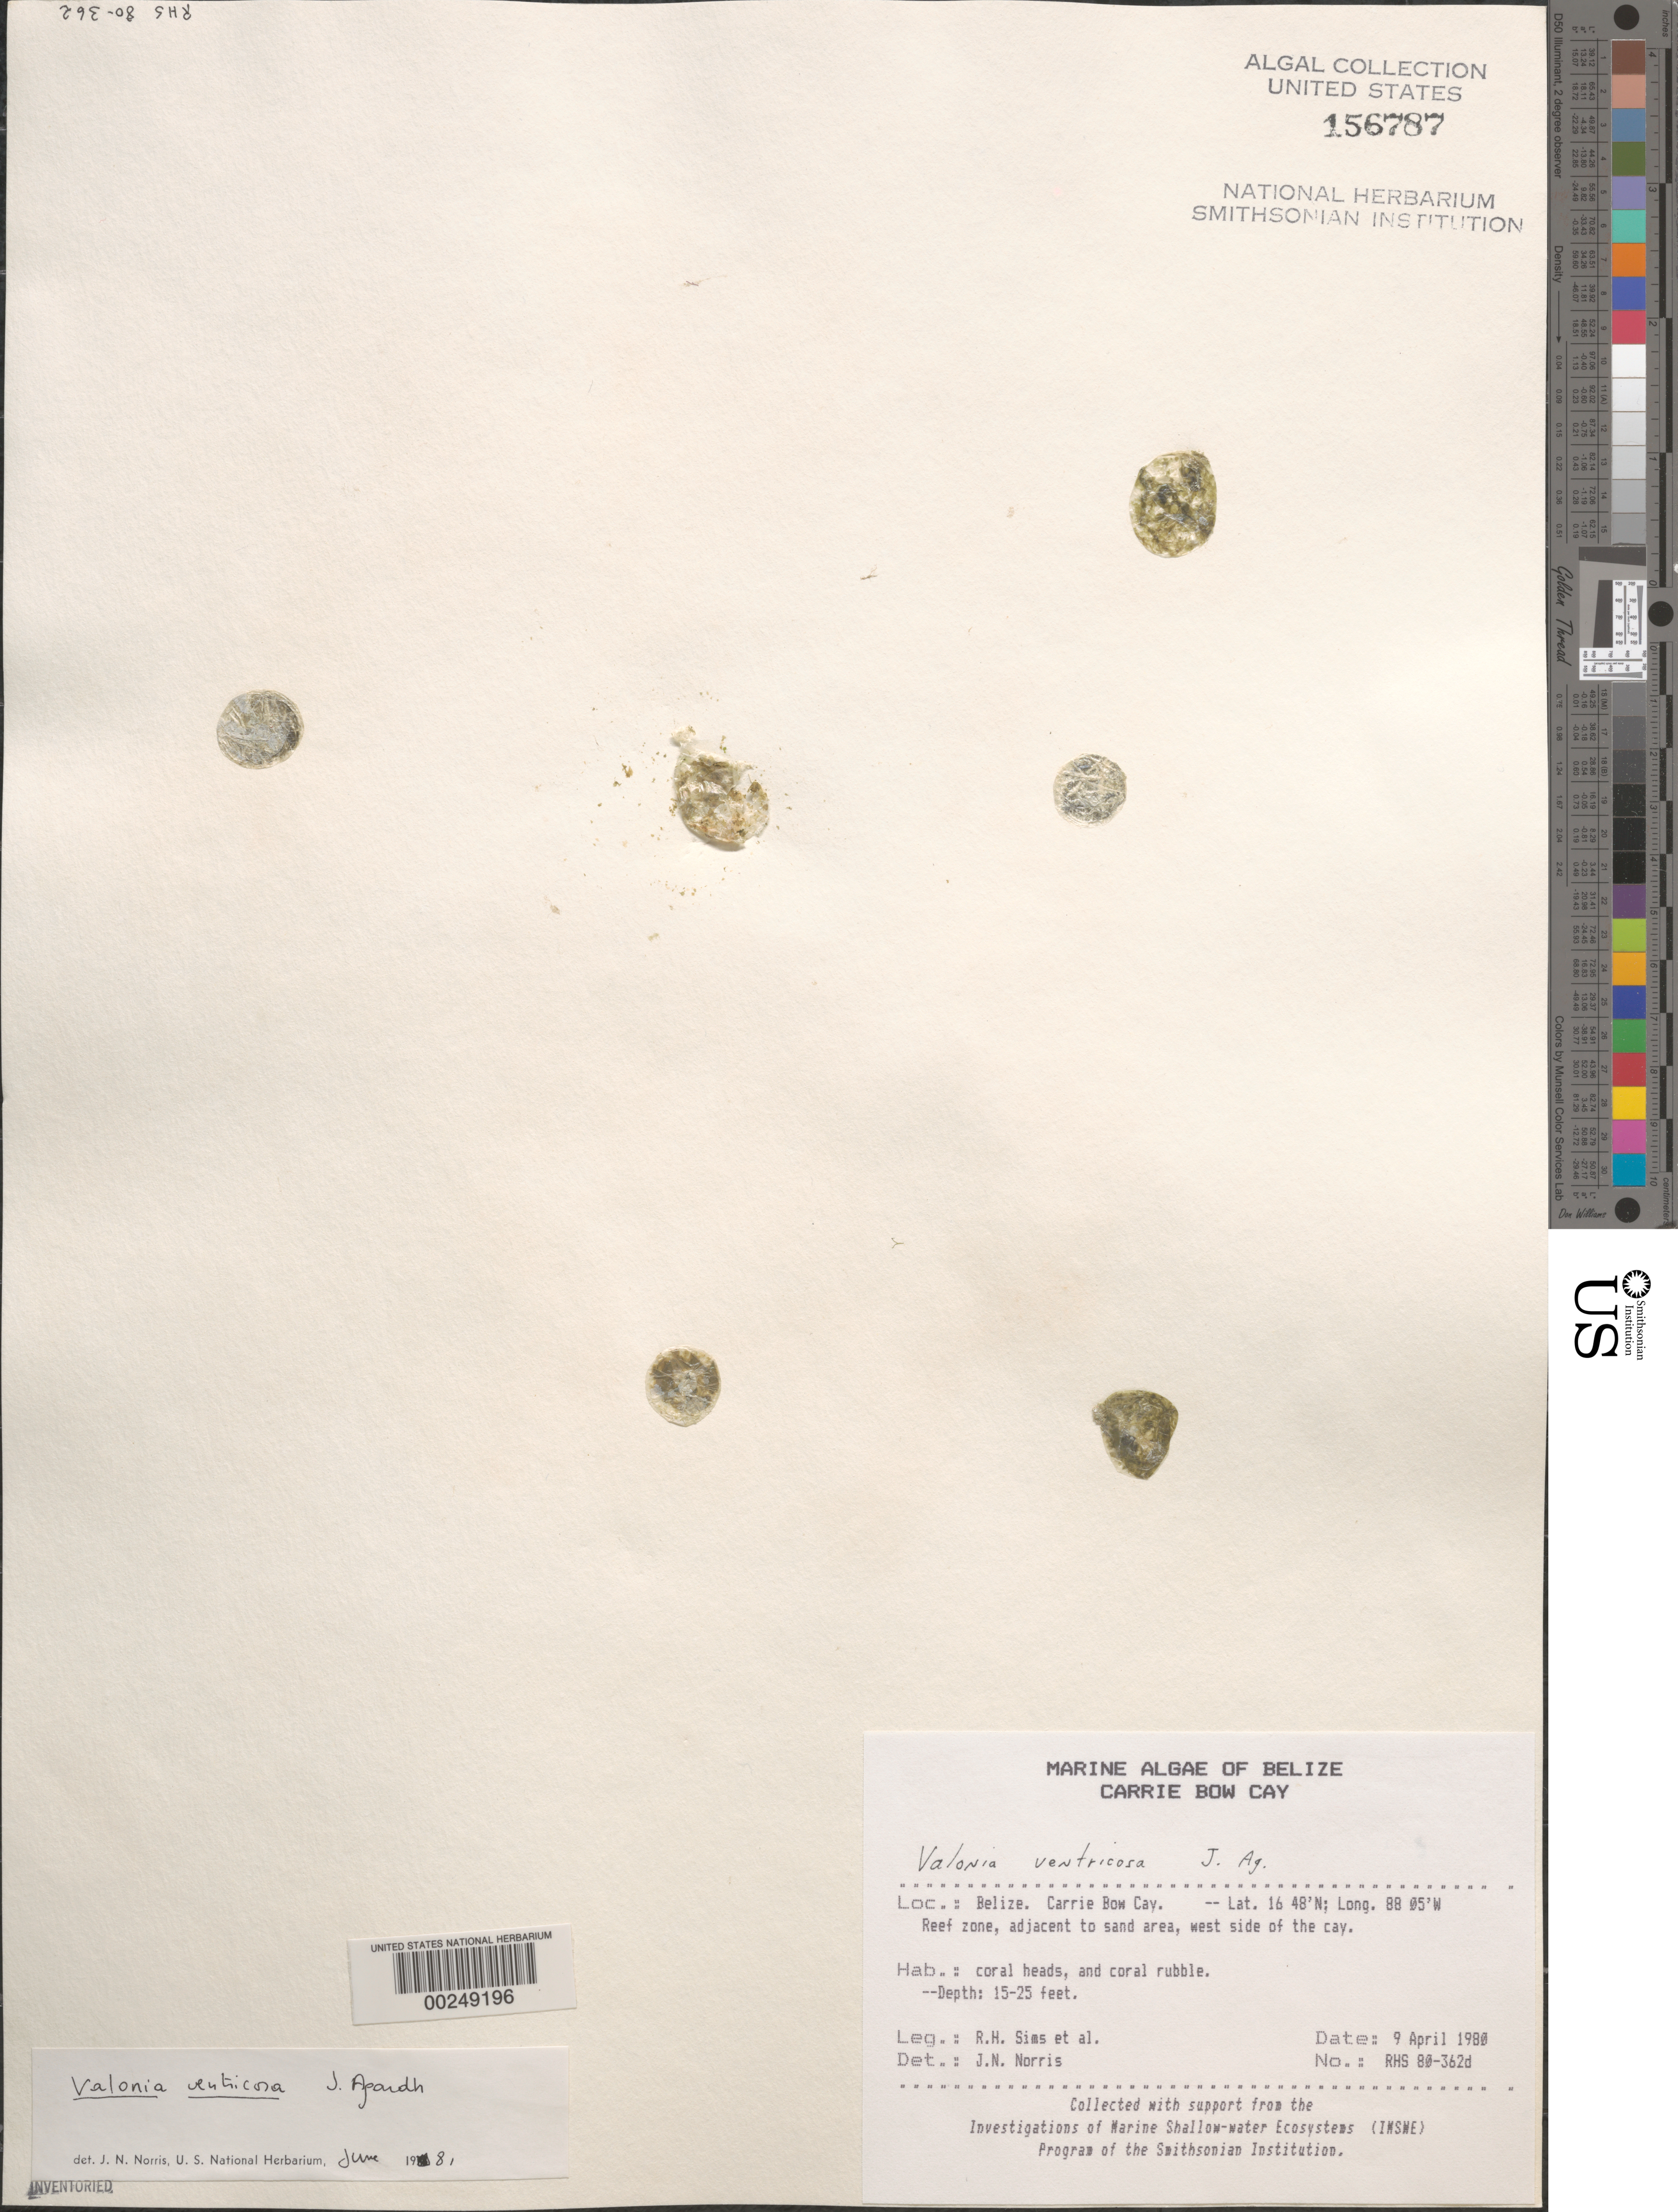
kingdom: Plantae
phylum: Chlorophyta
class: Ulvophyceae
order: Siphonocladales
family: Valoniaceae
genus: Valonia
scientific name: Valonia ventricosa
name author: J. Agardh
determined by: Norris, James N.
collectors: R. H. Sims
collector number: RHS 80-362d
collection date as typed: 09 Apr 1980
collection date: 1980-04-09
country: Belize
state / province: Stann Creek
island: Carrie Bow Cay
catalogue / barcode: US 156787